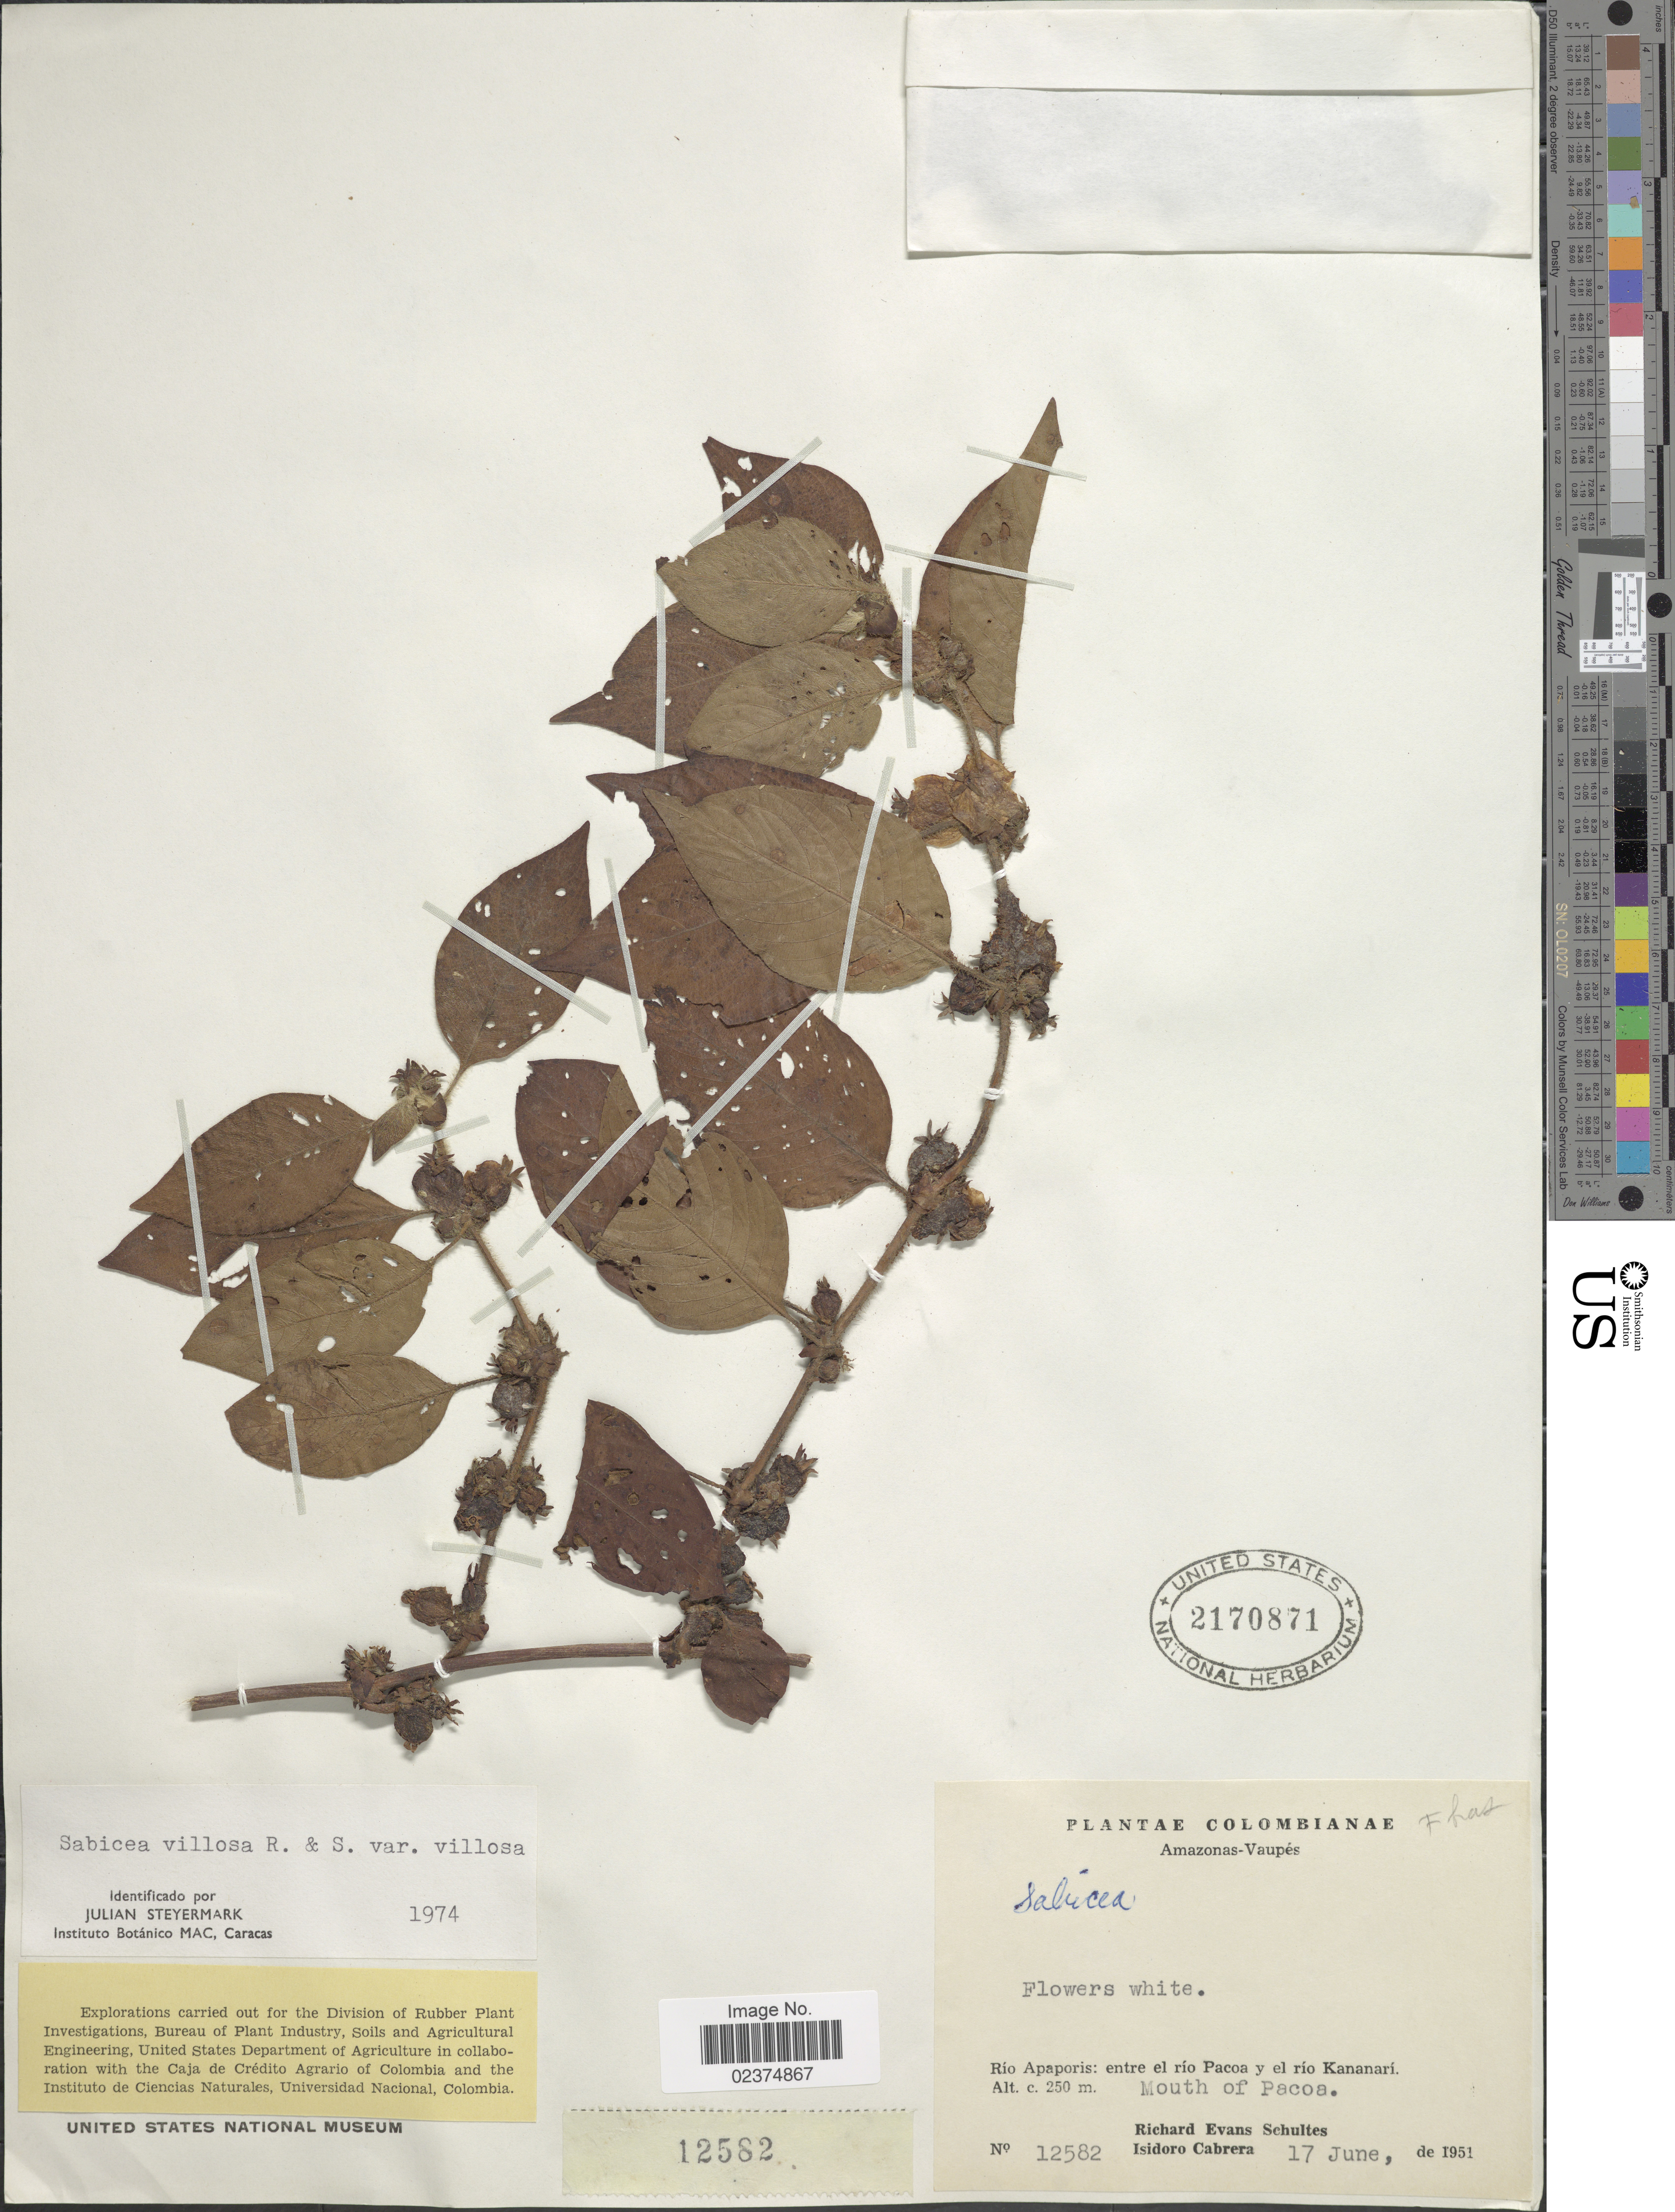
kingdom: Plantae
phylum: Tracheophyta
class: Magnoliopsida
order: Gentianales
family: Rubiaceae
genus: Sabicea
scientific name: Sabicea villosa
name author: Willd. ex Roem. & Schult.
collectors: R. E. Schultes & I. Cabrera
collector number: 12582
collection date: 1951-06-17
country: Colombia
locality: Amazonas- Vaupes. Rio Apaporis: entre el rio Pacoa y el Rio Kananari. Mouth of Pacoa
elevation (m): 250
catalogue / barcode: US 2170871